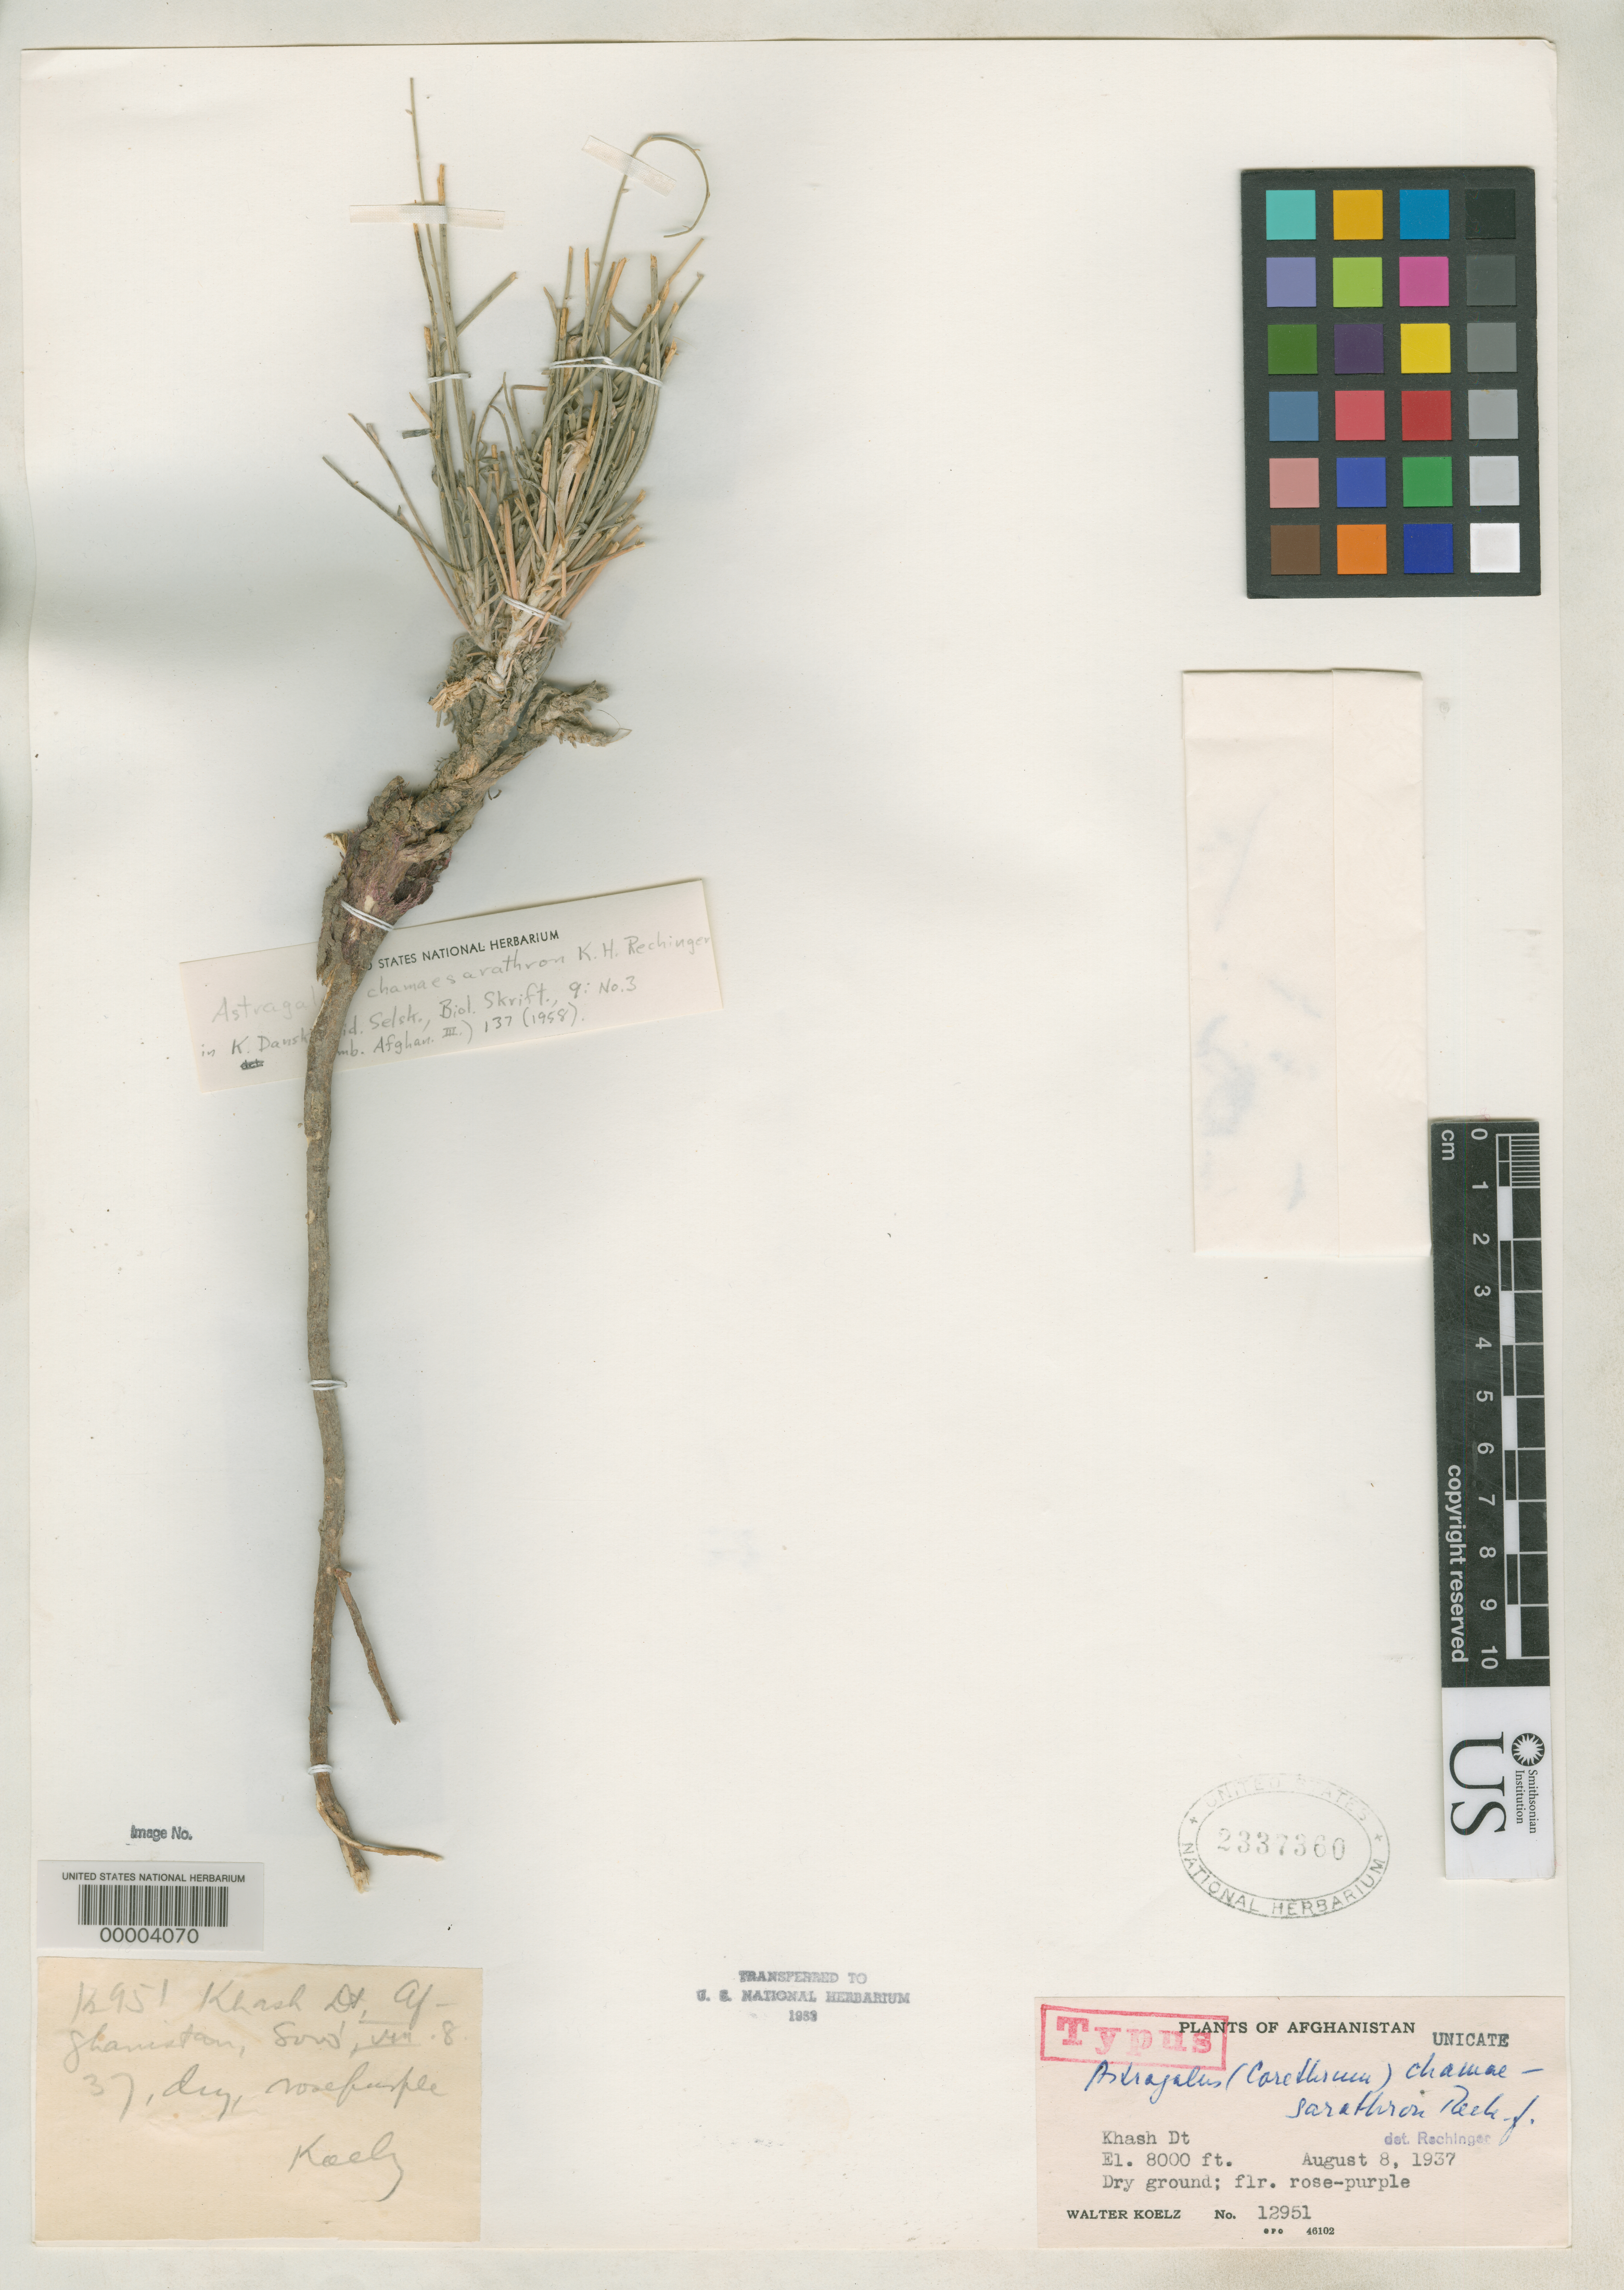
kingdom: Plantae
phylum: Tracheophyta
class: Magnoliopsida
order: Fabales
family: Fabaceae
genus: Astragalus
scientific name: Astragalus chamaesarathron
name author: Rech. f.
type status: Holotype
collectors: W. N. Koelz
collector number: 12951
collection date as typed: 08 Aug 1937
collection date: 1937-08-08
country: Afghanistan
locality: Khash Dt.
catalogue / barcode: US 2337360